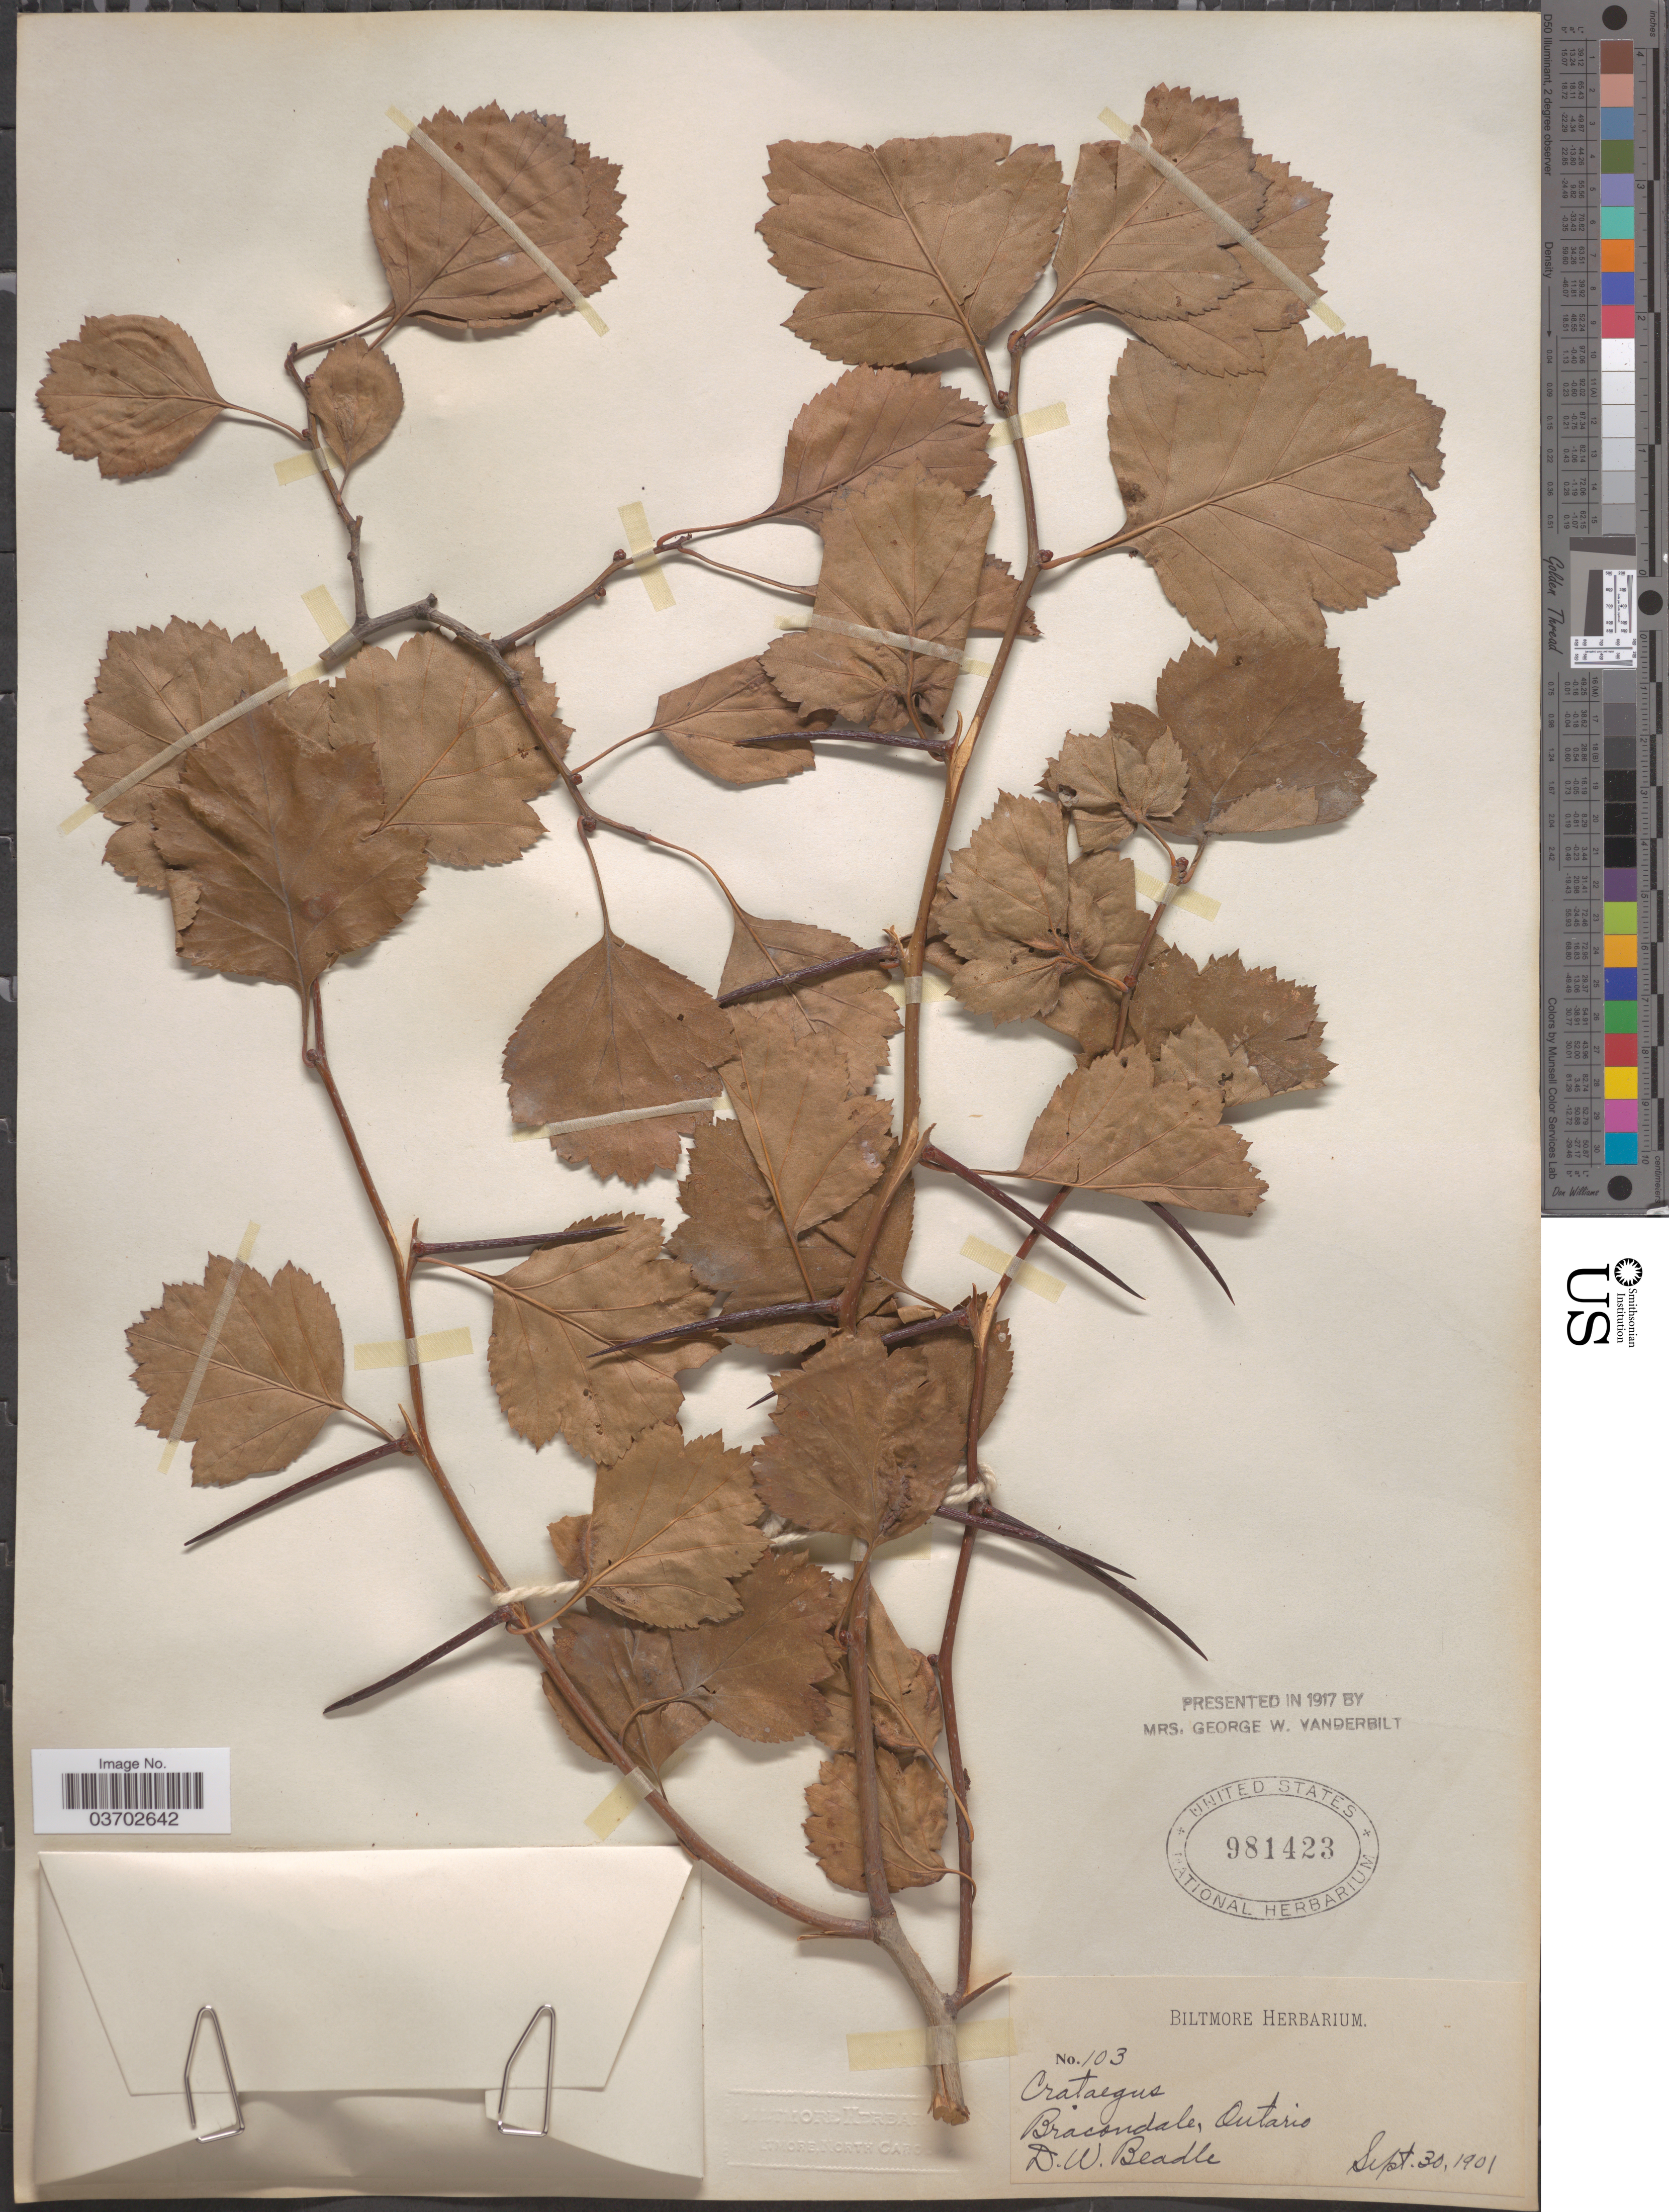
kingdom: Plantae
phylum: Tracheophyta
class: Magnoliopsida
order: Rosales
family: Rosaceae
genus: Crataegus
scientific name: Crataegus sp.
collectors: D. Beadle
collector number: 103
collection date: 1901-09-30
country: Canada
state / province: Ontario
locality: Bracondale.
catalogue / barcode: US 981423